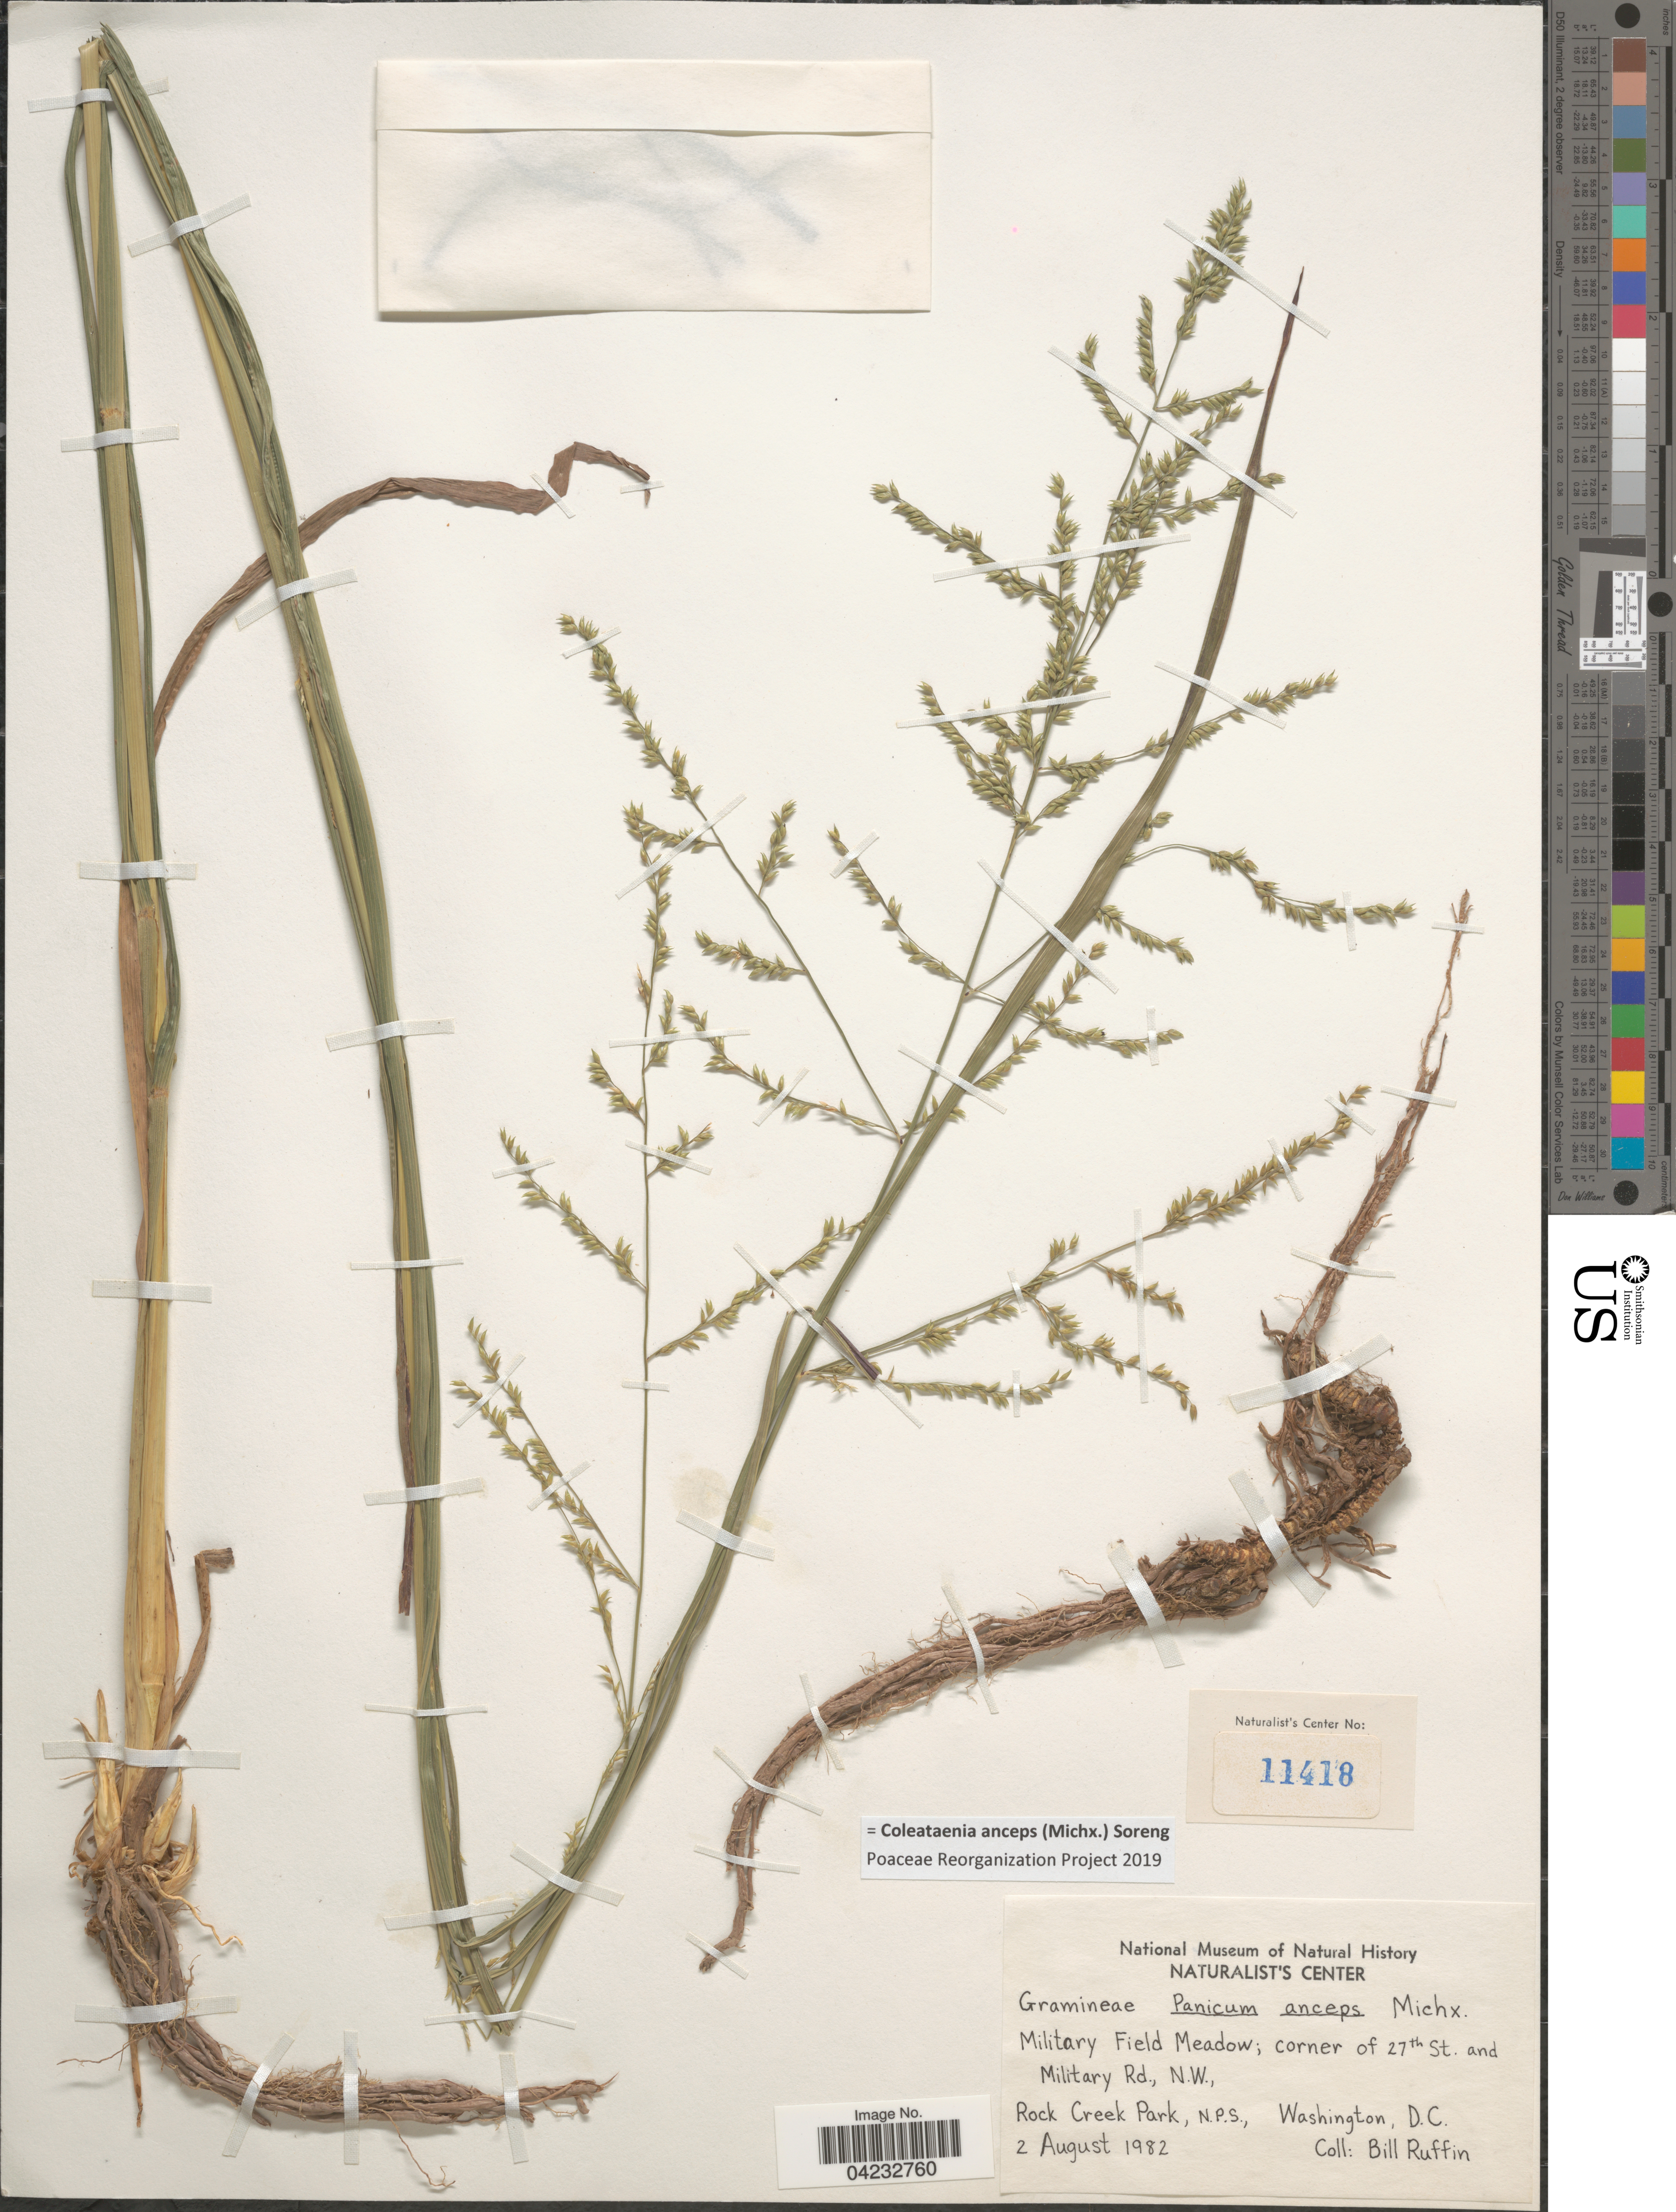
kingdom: Plantae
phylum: Tracheophyta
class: Liliopsida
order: Poales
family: Poaceae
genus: Coleataenia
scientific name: Coleataenia anceps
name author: (Michx.) Soreng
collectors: B. Ruffin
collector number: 11418?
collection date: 1982-08-02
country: United States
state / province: District of Columbia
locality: Military Field Meadow; corner of 27th St. and Military Rd., N.W. Rock Creek Park, N.P.S., Washington.